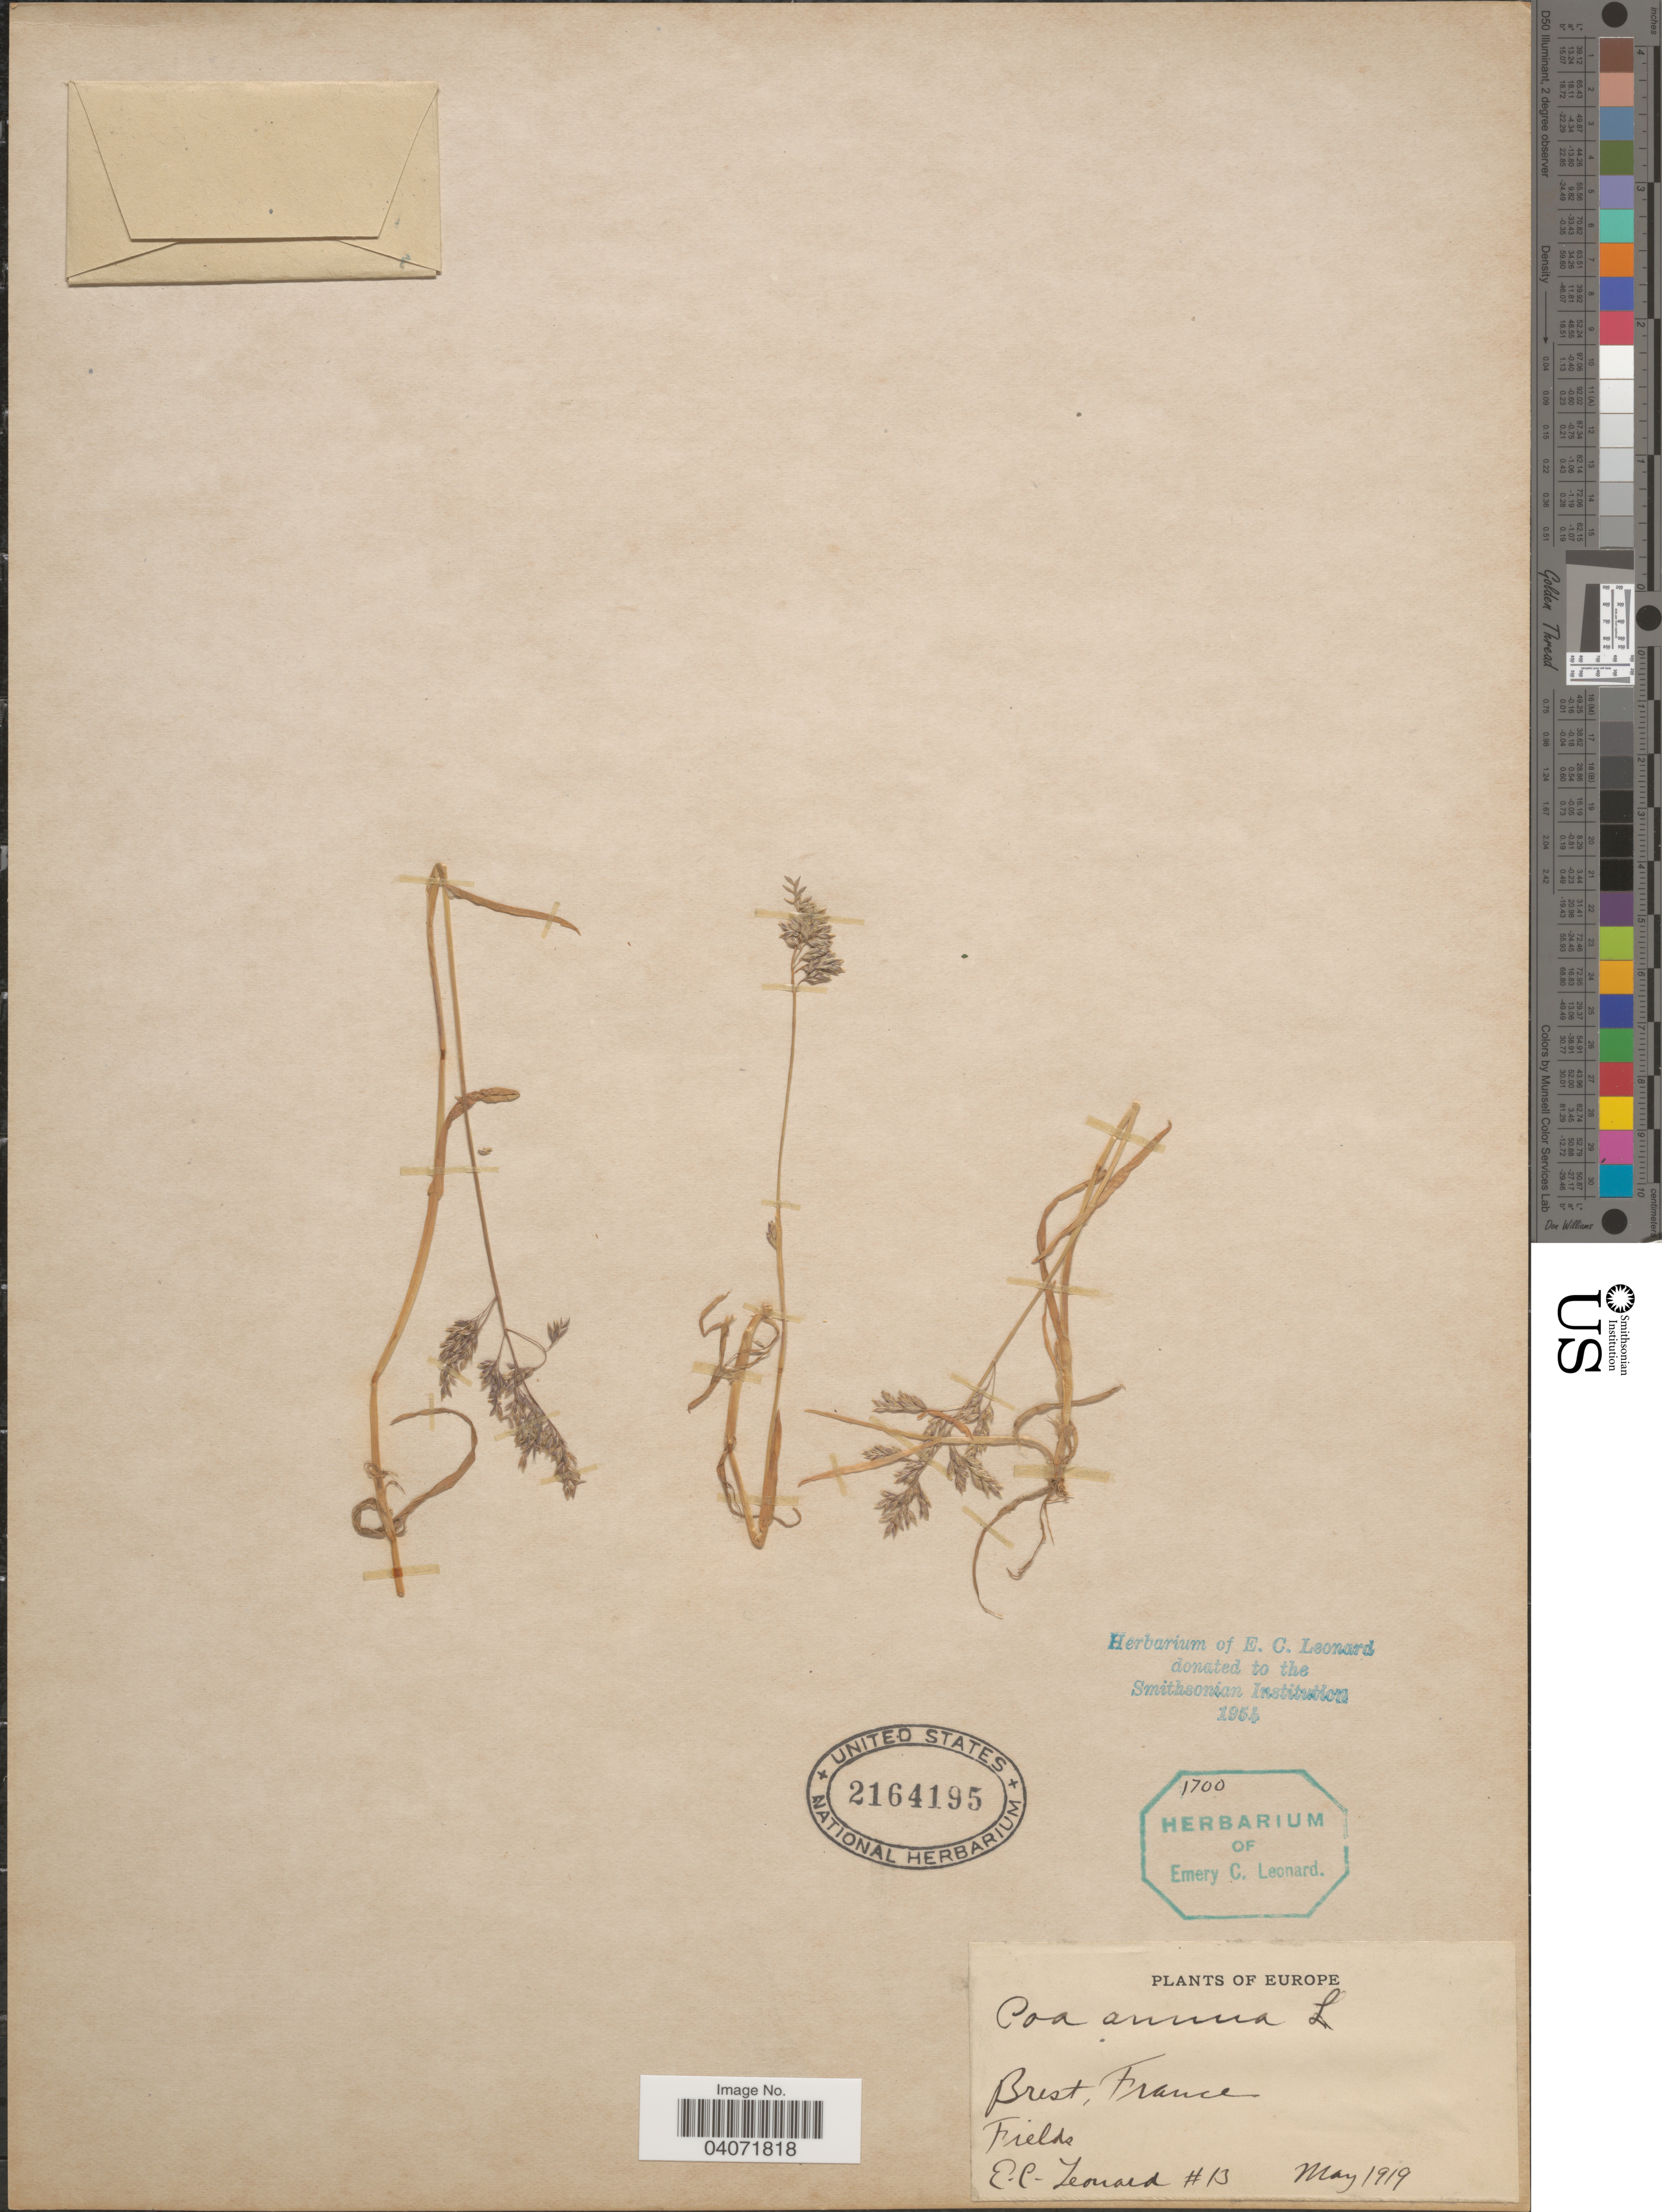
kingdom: Plantae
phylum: Tracheophyta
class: Liliopsida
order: Poales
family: Poaceae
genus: Poa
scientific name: Poa annua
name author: L.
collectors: E. C. Leonard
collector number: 13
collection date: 1919-05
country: France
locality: Brest. Fields.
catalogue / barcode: US 2164195